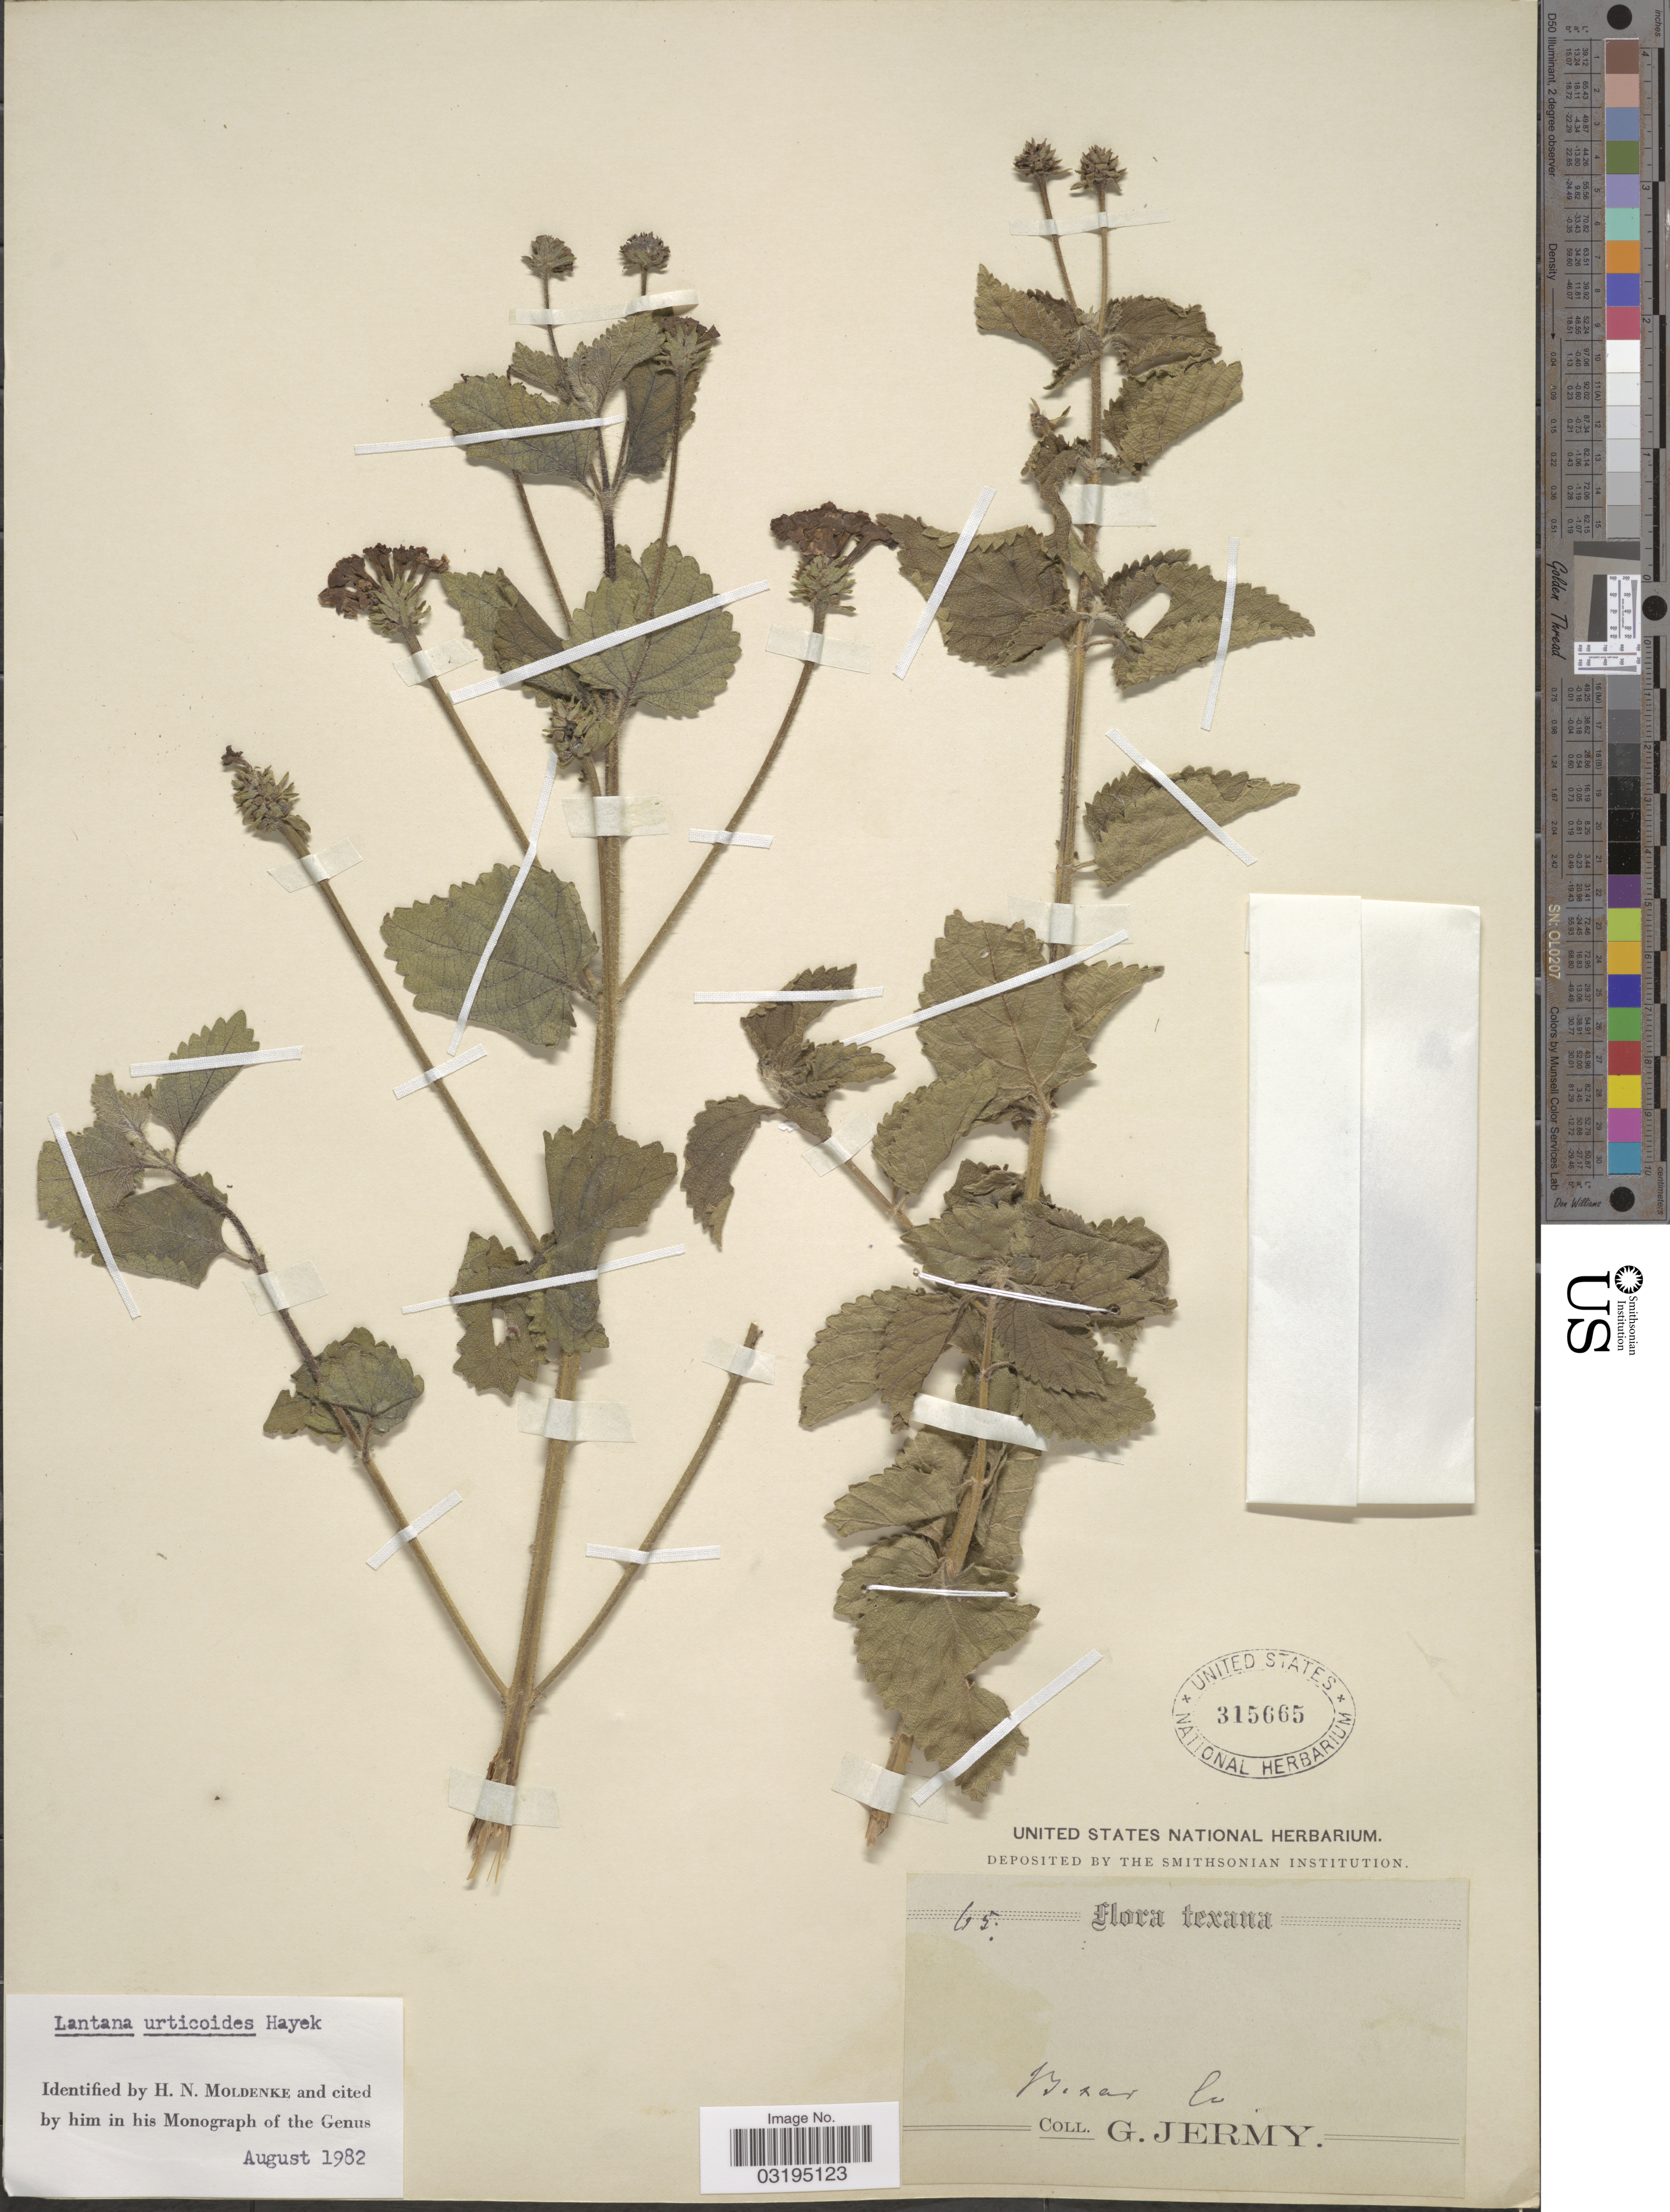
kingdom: Plantae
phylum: Tracheophyta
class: Magnoliopsida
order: Lamiales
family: Verbenaceae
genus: Lantana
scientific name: Lantana urticoides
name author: Hayek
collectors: G. Jermy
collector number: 65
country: United States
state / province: Texas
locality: Bexar Co.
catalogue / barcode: US 315665